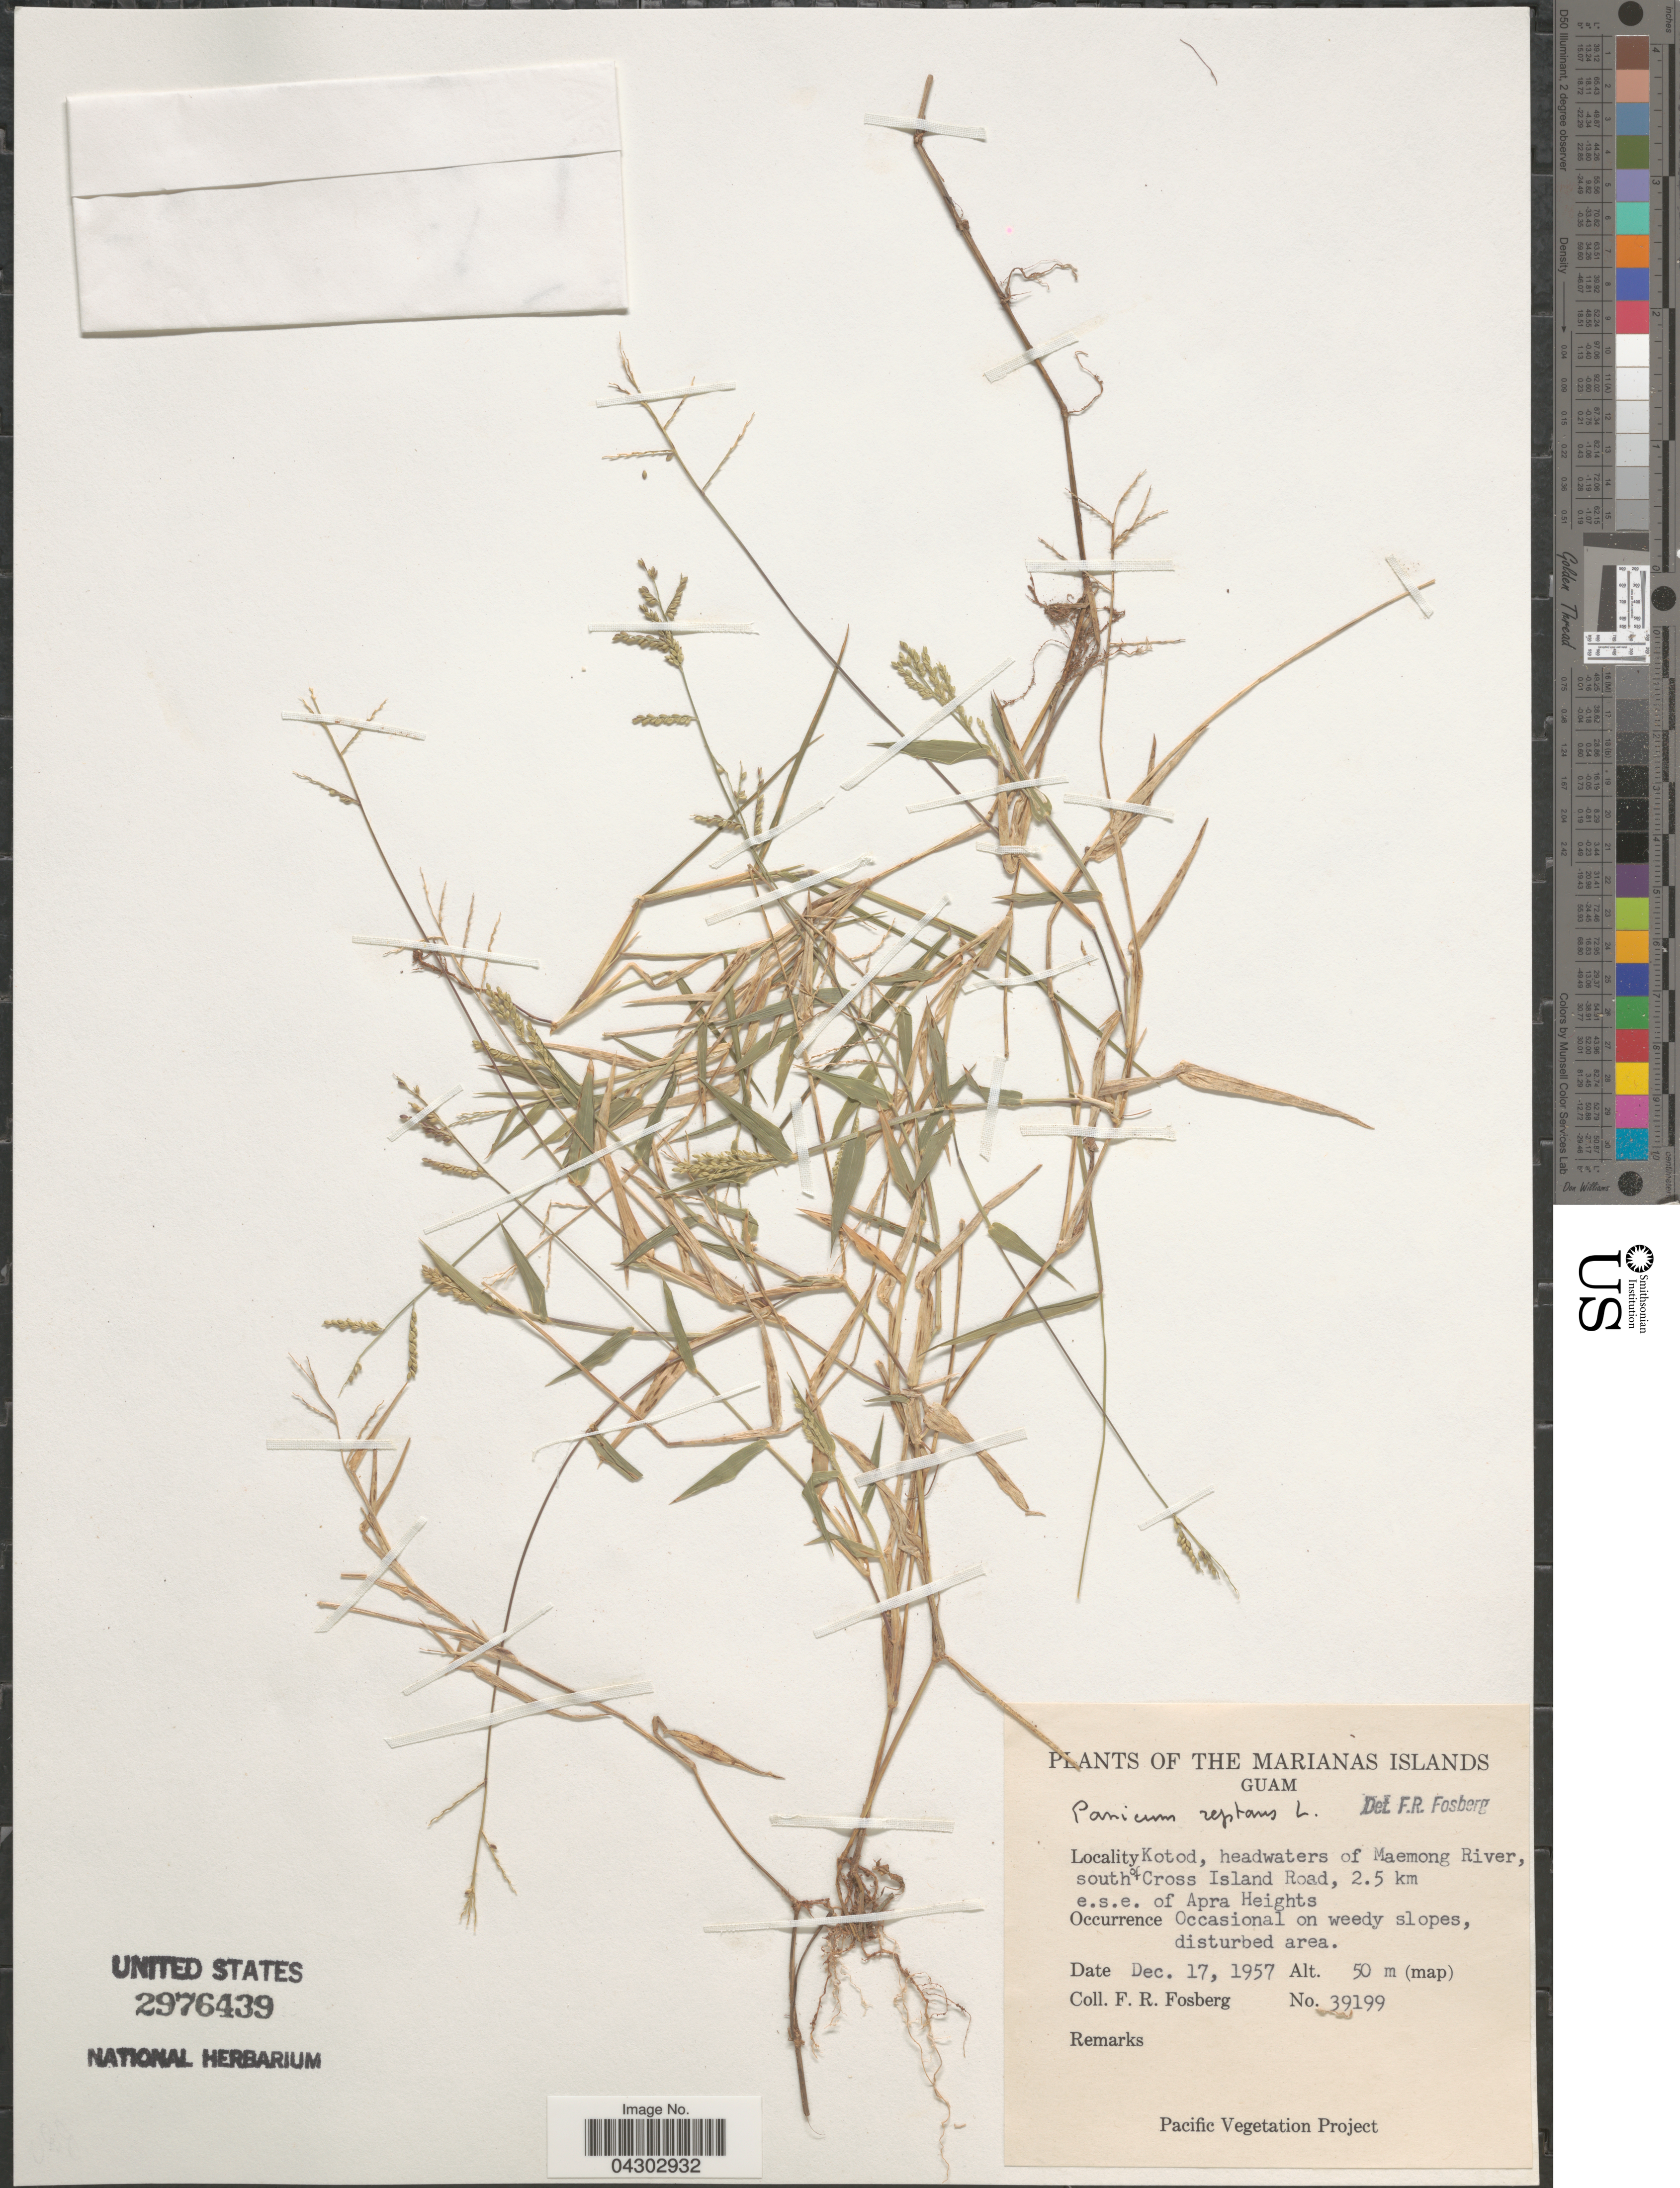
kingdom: Plantae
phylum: Tracheophyta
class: Liliopsida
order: Poales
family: Poaceae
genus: Panicum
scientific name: Panicum repens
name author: L.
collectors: F. R. Fosberg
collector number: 39199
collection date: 1957-12-17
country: Guam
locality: Marianas Islands. Kotod, headwaters of Maemong River, south of Cross Island Road, 2.5 km e.s.e. of Apra Heights.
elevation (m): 50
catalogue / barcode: US 2976439